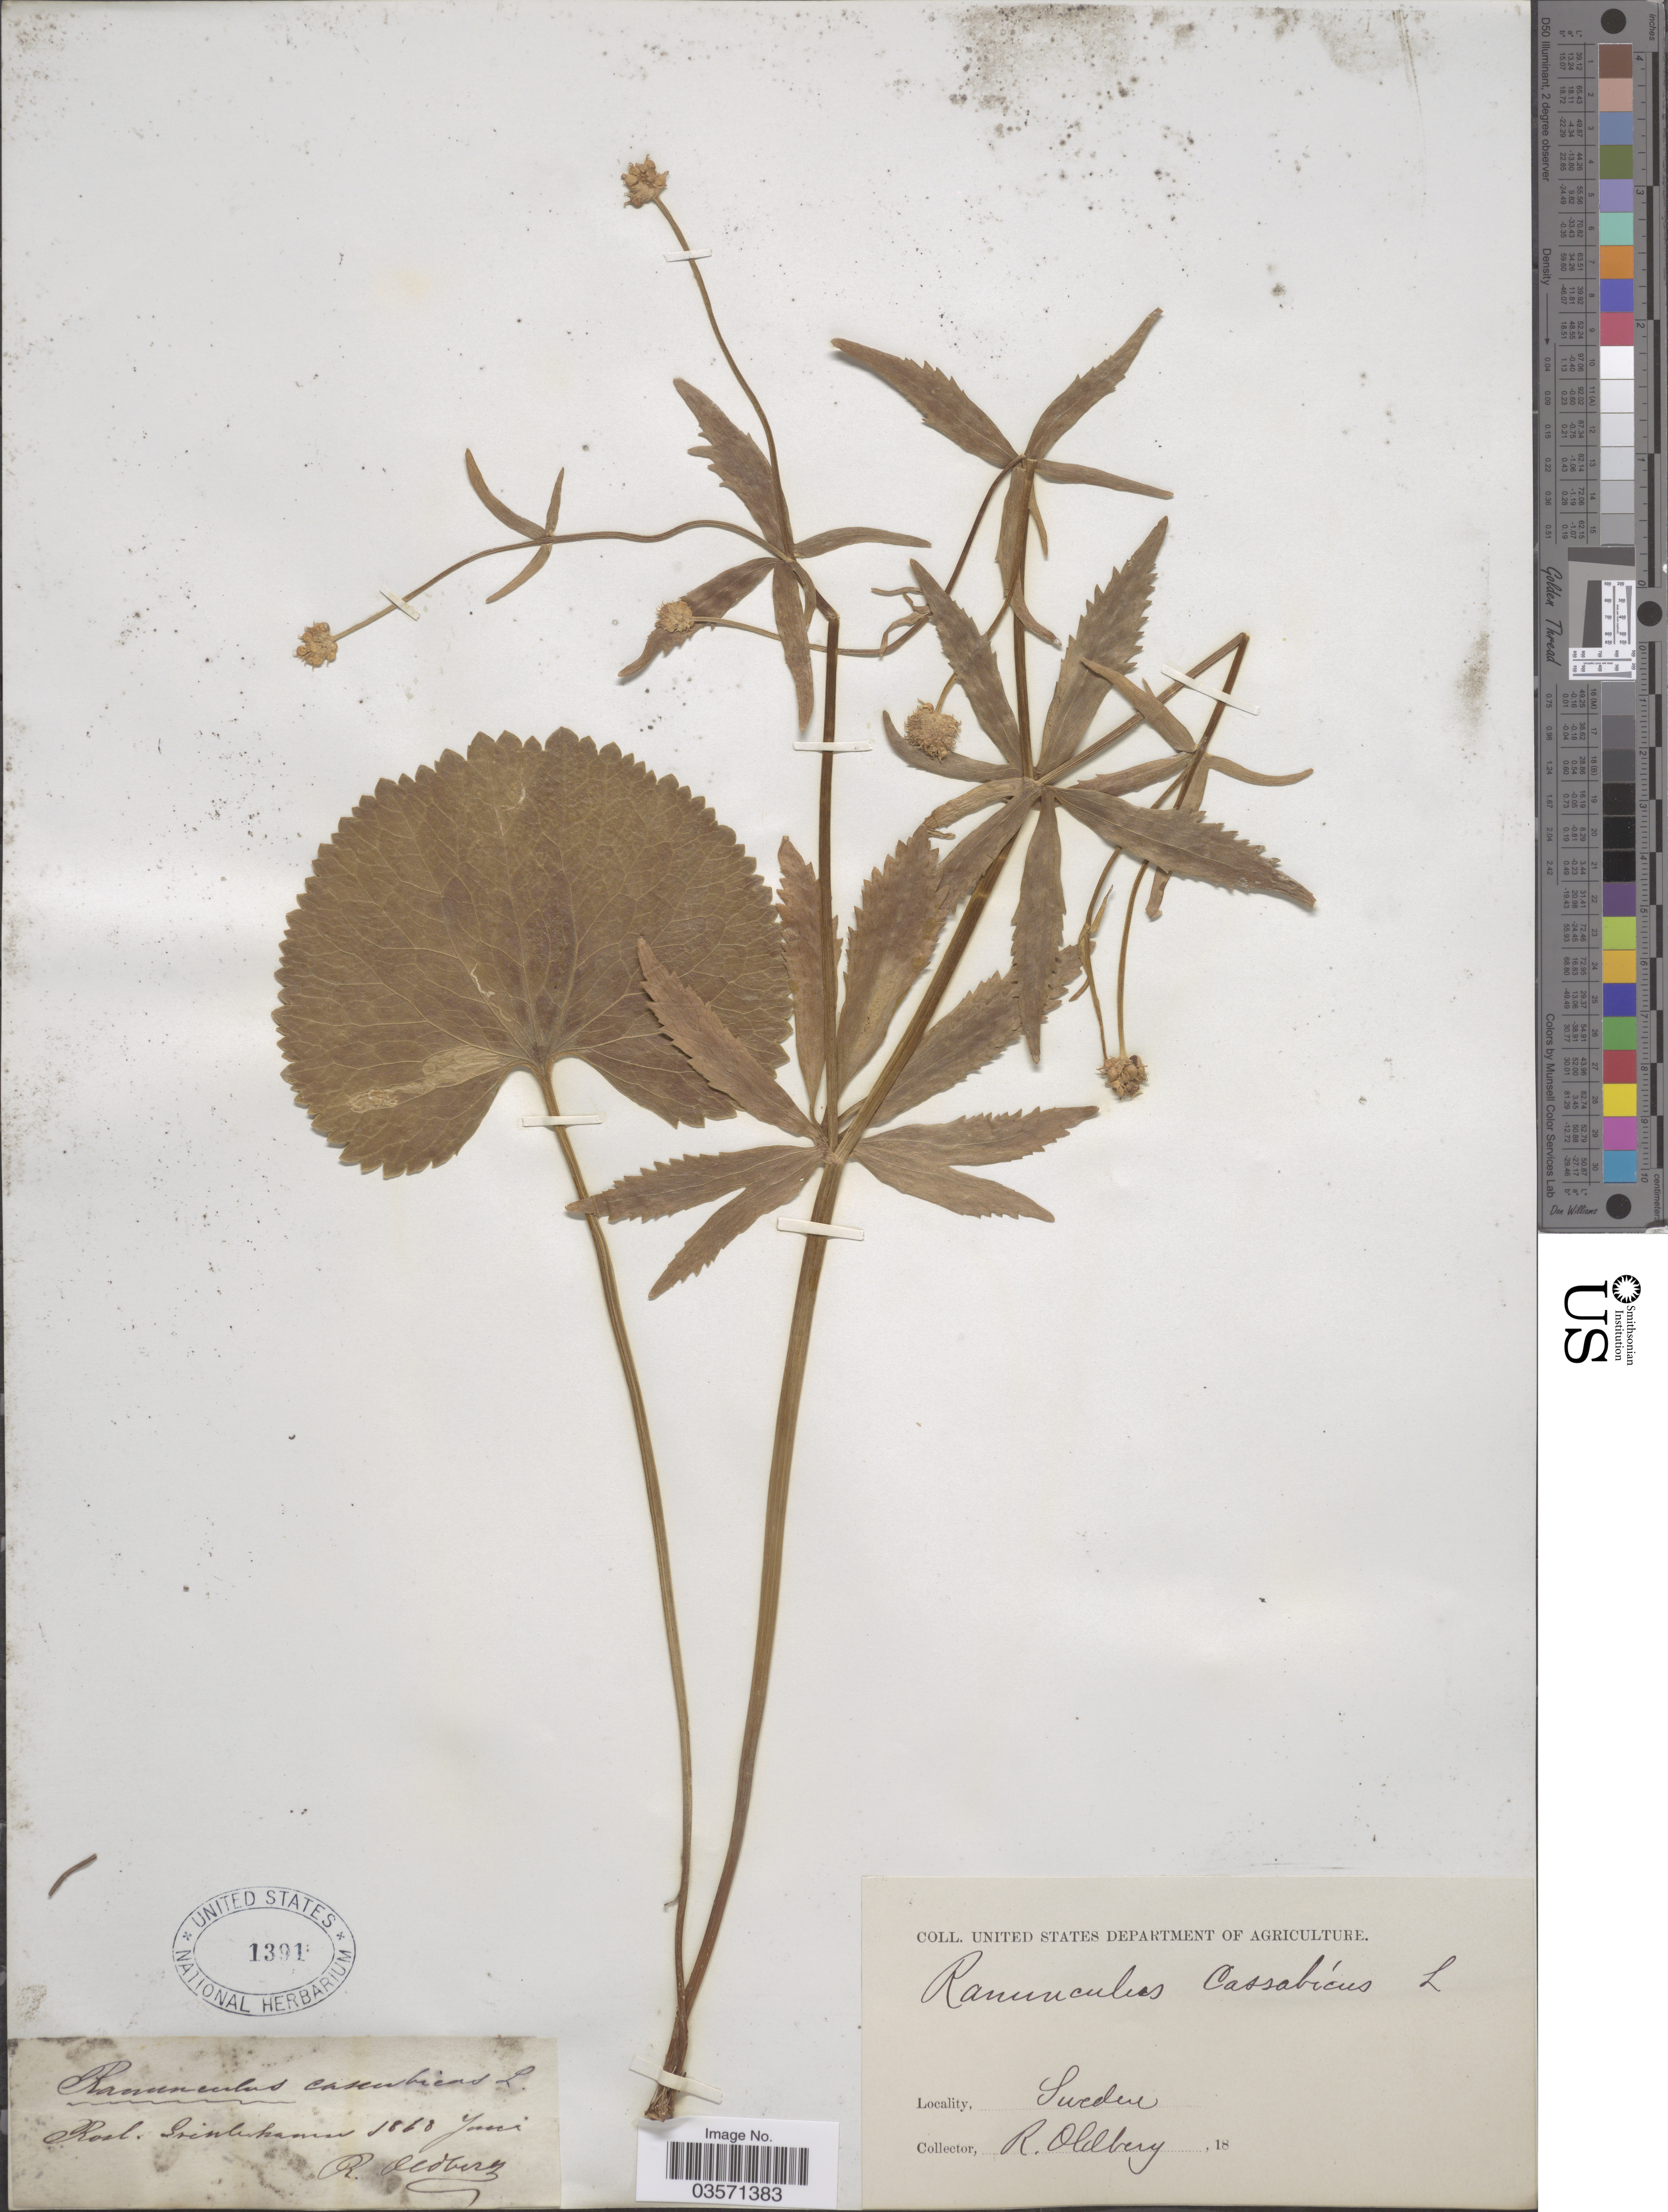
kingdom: Plantae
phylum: Tracheophyta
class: Magnoliopsida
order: Ranunculales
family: Ranunculaceae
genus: Ranunculus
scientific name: Ranunculus cassubicus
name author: L.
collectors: R. Oldberg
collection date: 1868-06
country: Sweden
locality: Rosl. Grisslehamn.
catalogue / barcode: US 1391